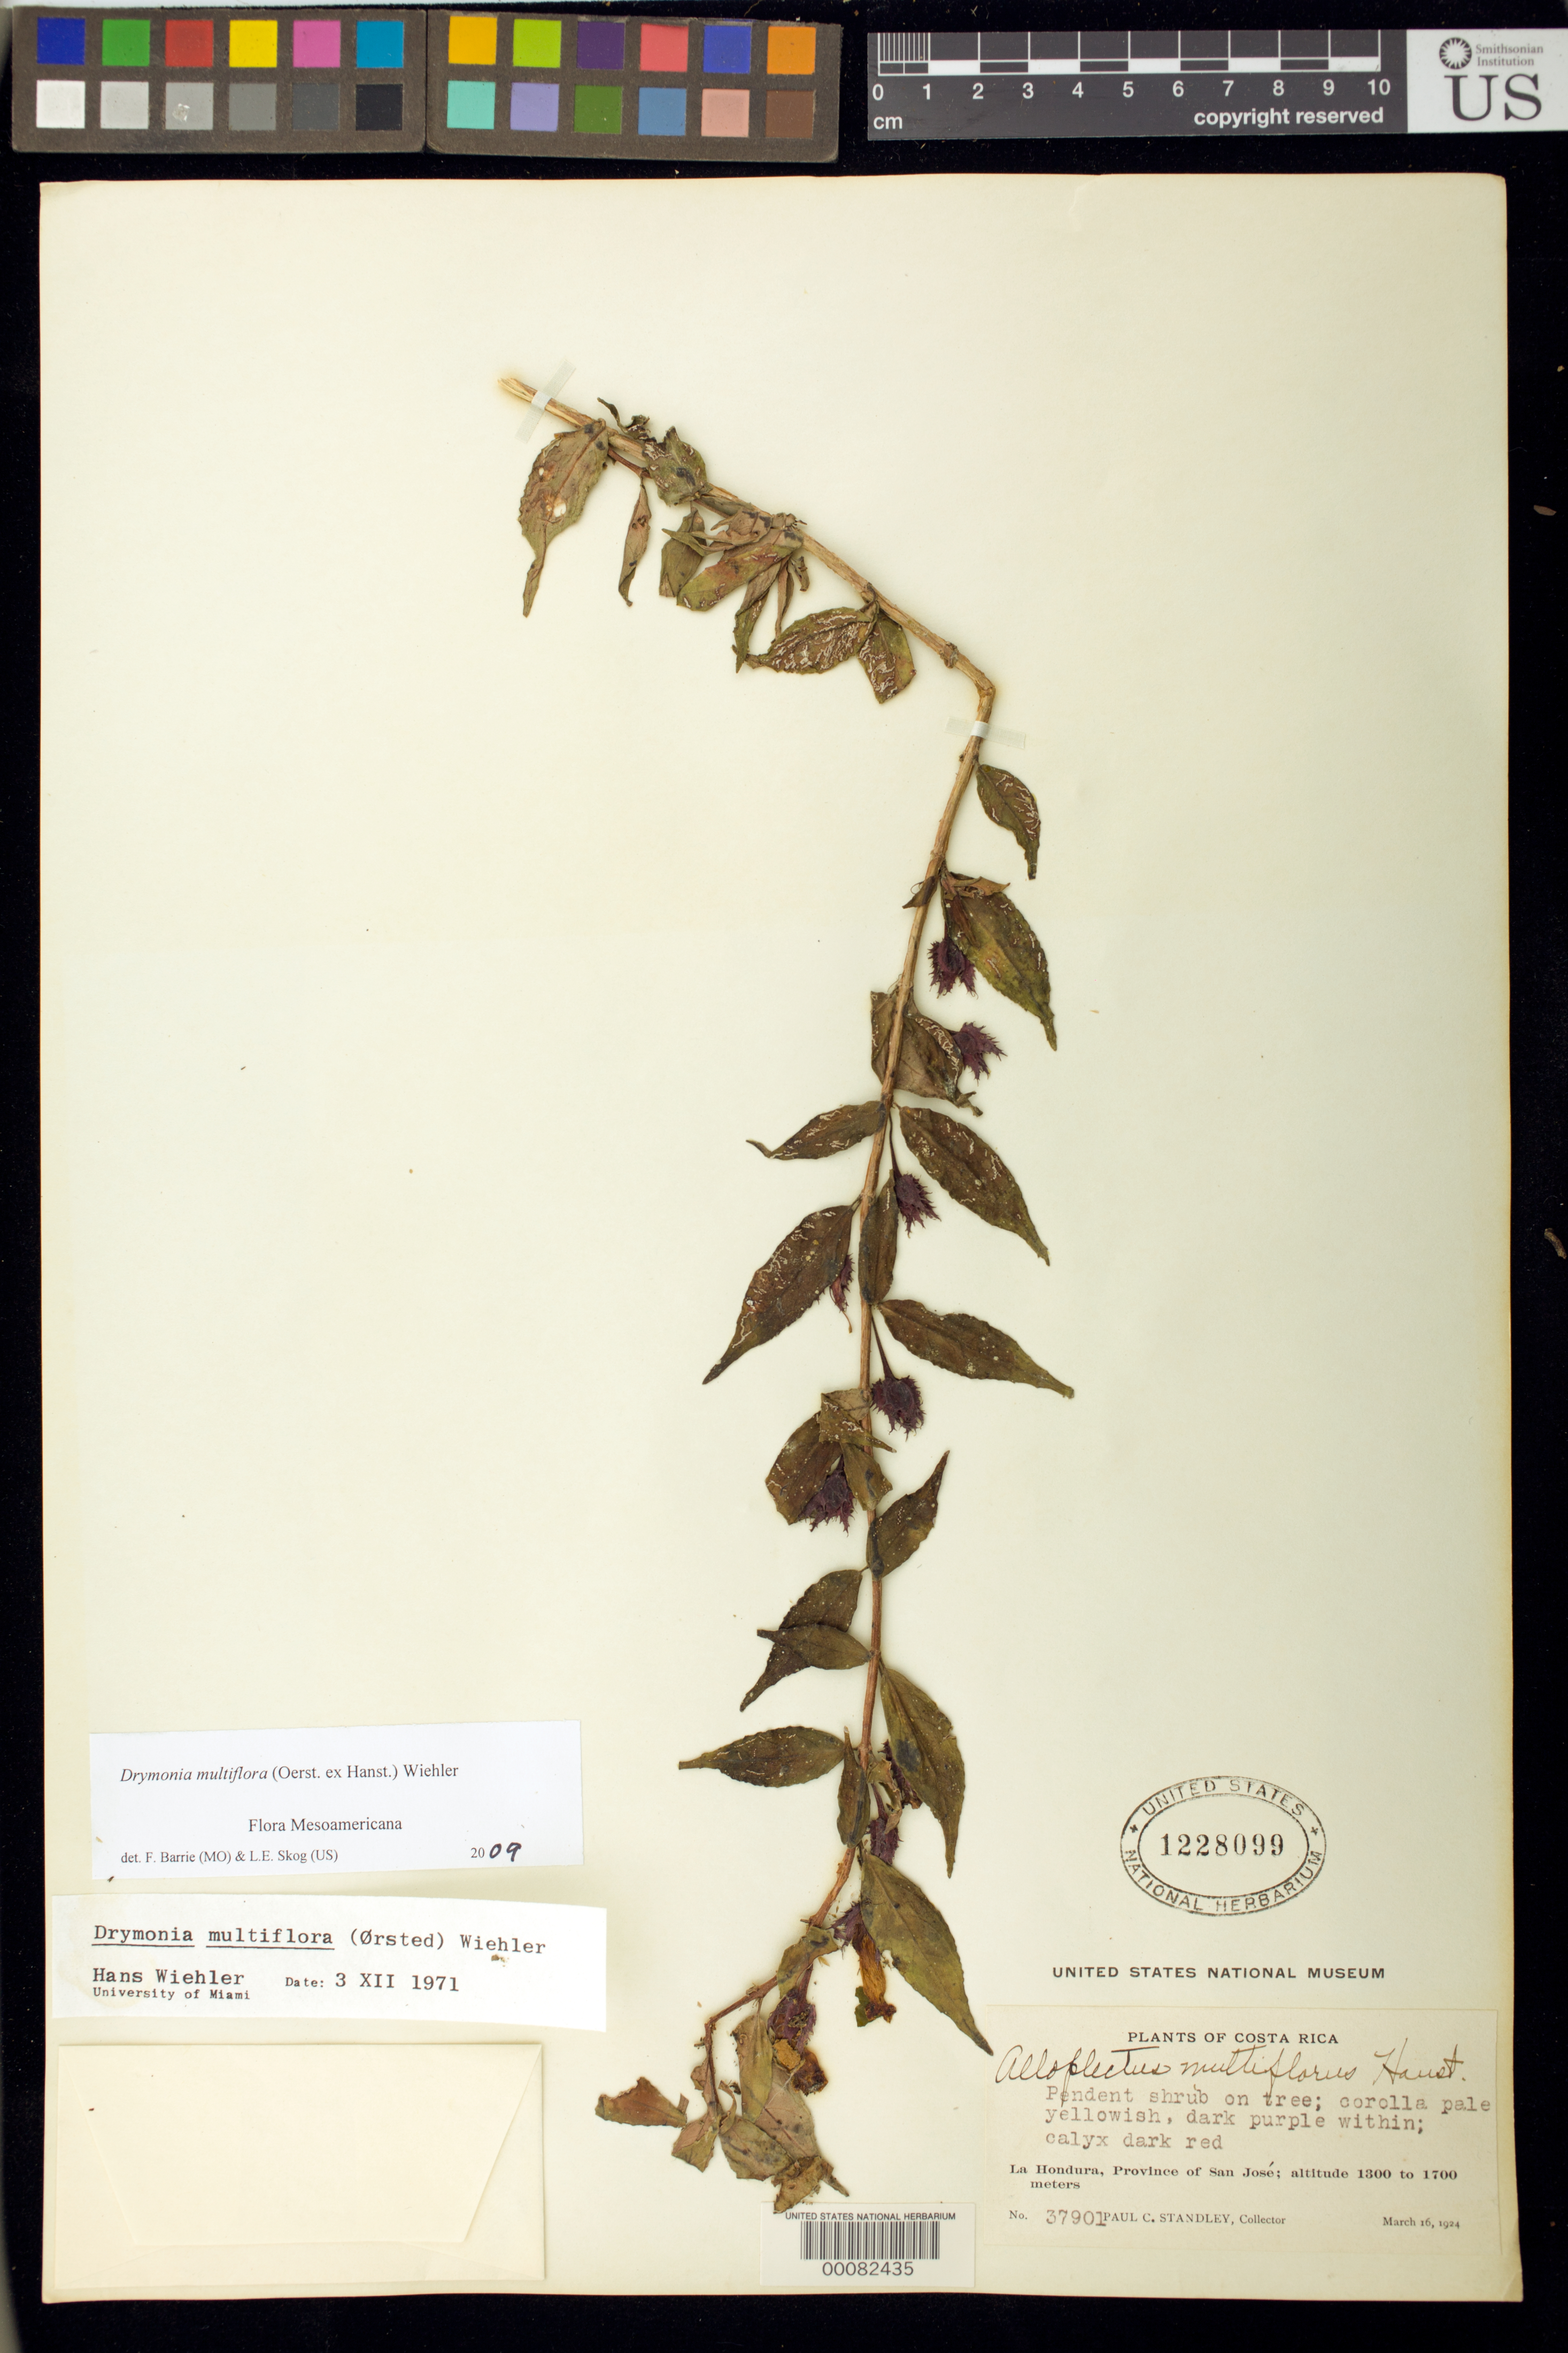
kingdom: Plantae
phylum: Tracheophyta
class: Magnoliopsida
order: Lamiales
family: Gesneriaceae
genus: Drymonia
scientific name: Drymonia multiflora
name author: (Oerst. ex Hanst.) Wiehler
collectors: P. C. Standley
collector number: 37901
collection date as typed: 16 Mar 1924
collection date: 1924-03-16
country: Costa Rica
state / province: San José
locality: La Hondura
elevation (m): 1300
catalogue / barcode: US 1228099